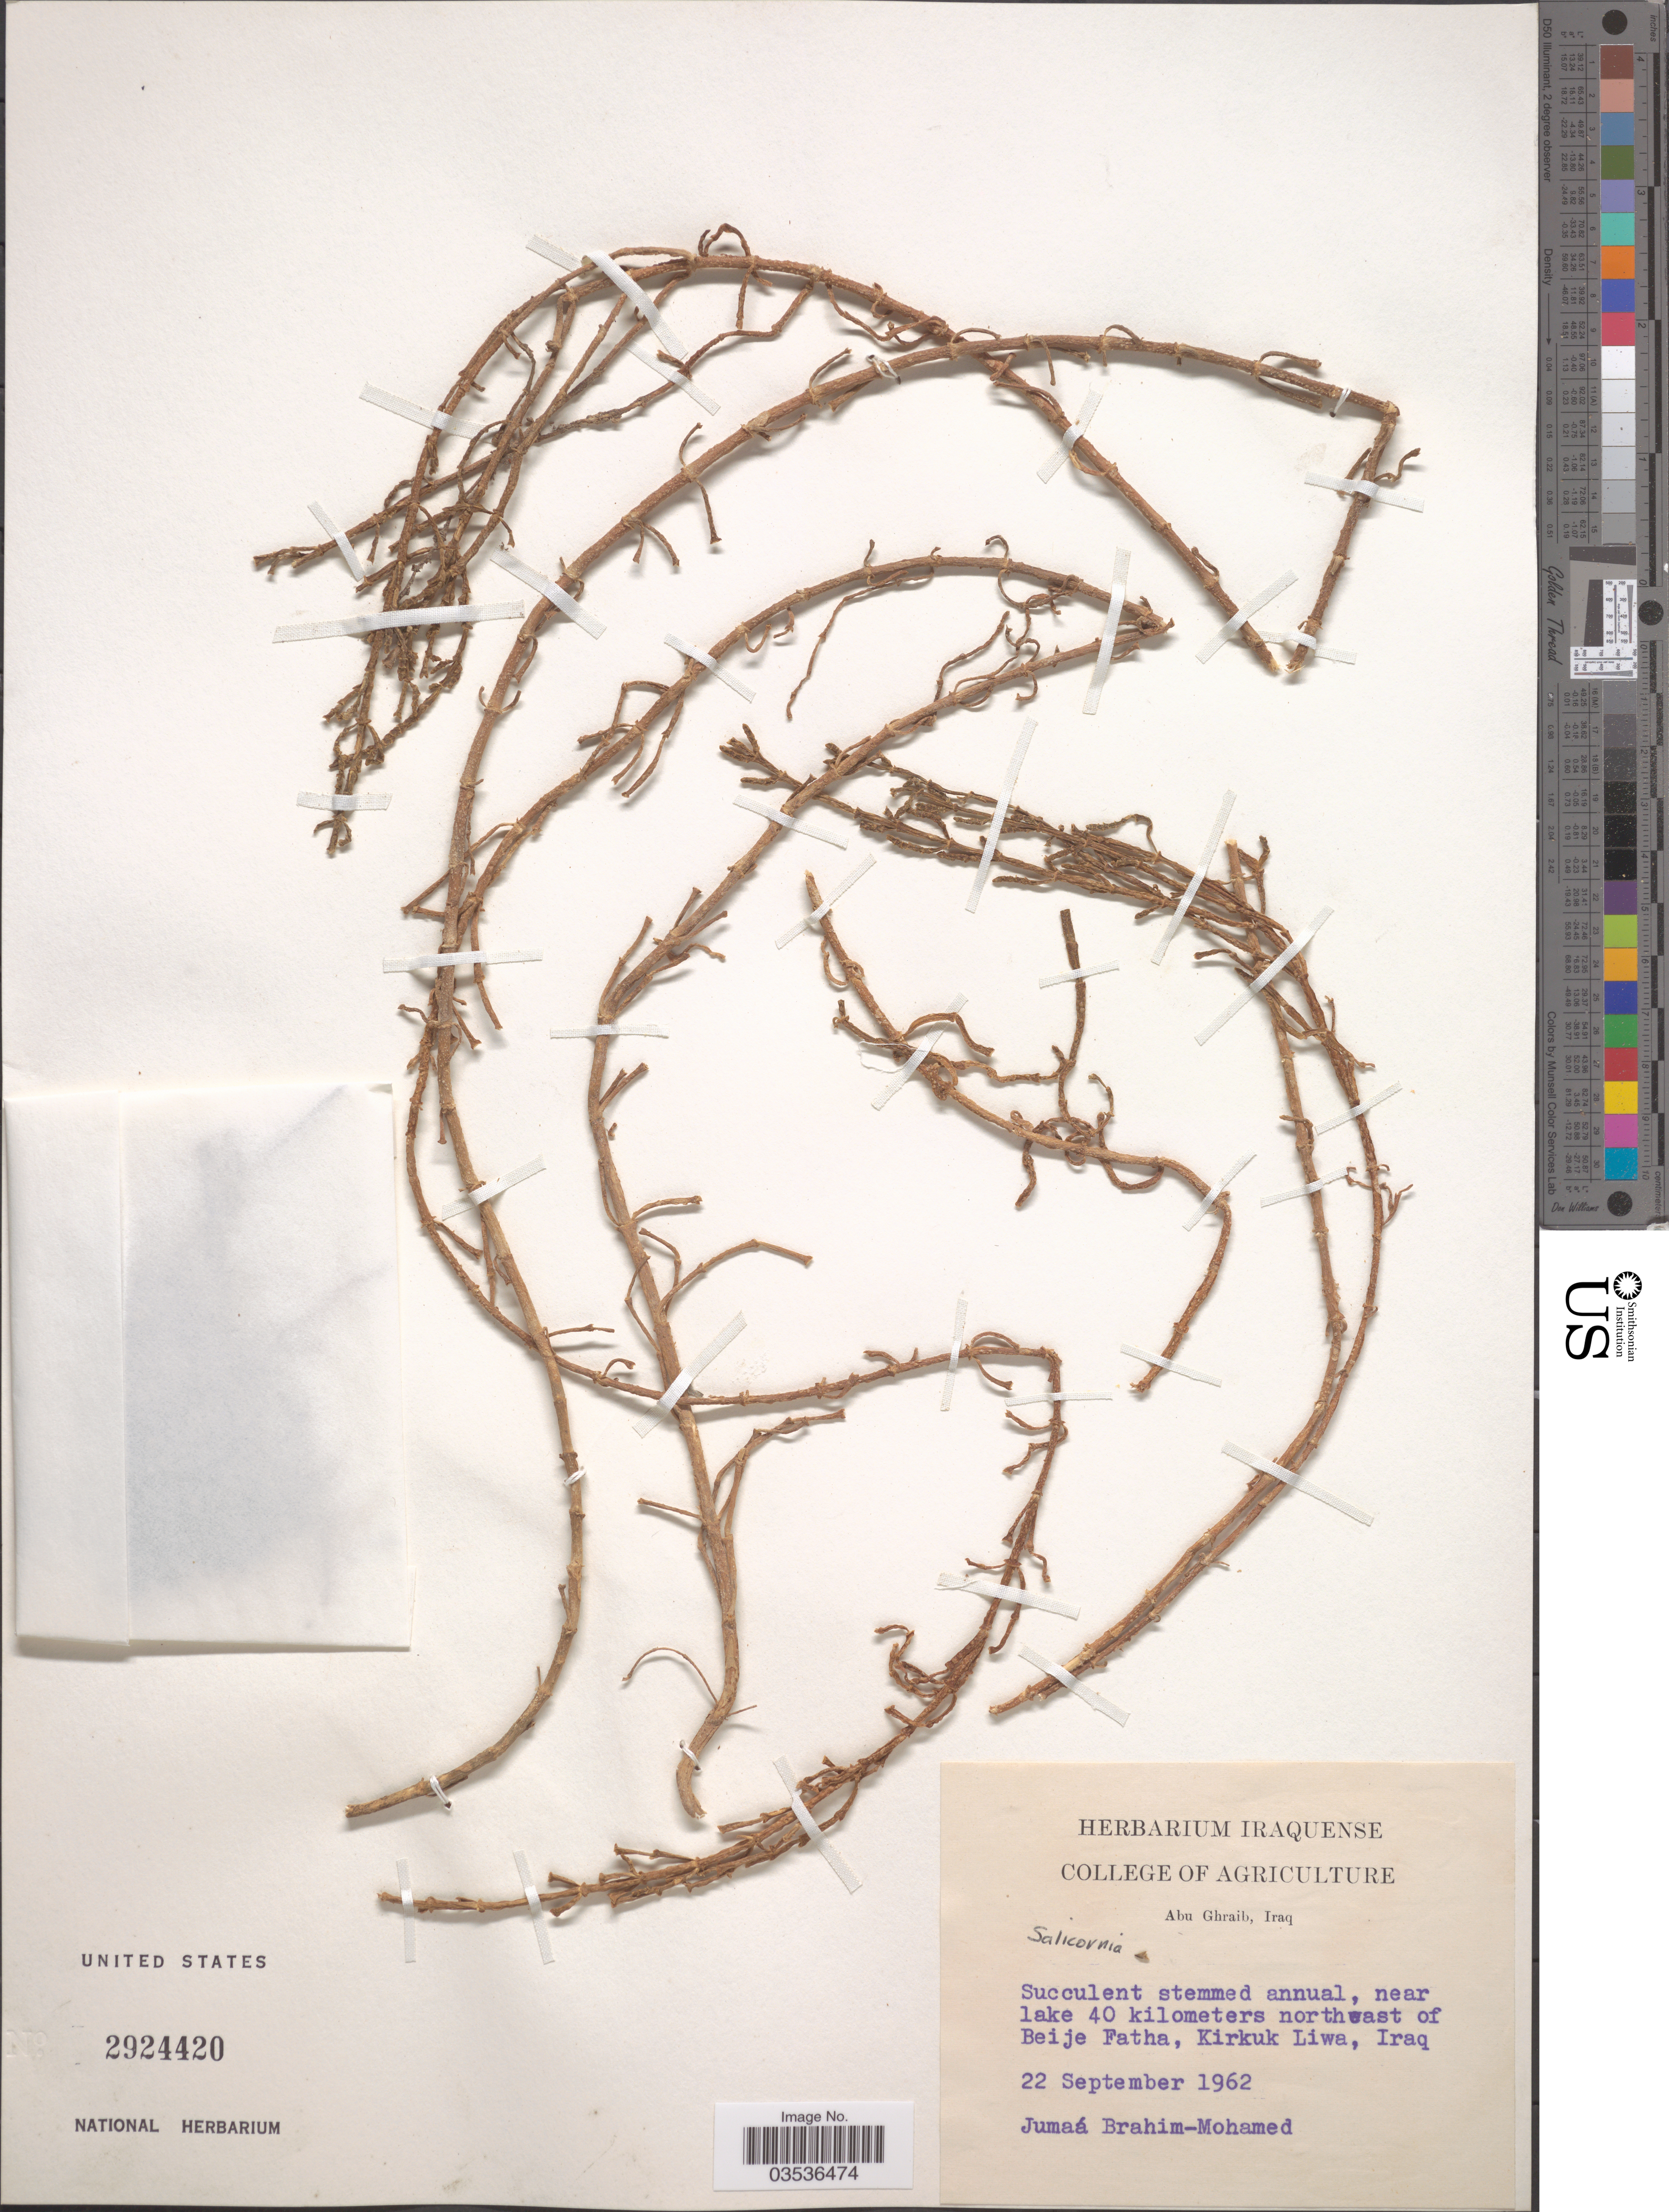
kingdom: Plantae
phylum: Tracheophyta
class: Magnoliopsida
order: Caryophyllales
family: Amaranthaceae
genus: Salicornia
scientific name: Salicornia sp.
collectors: J. B. Mohamed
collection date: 1962-09-22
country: Iraq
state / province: Kirkūk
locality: Near lake 40 kilometers northeast of Beije Fatha, Kirkuk Liwa.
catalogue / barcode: US 2924420